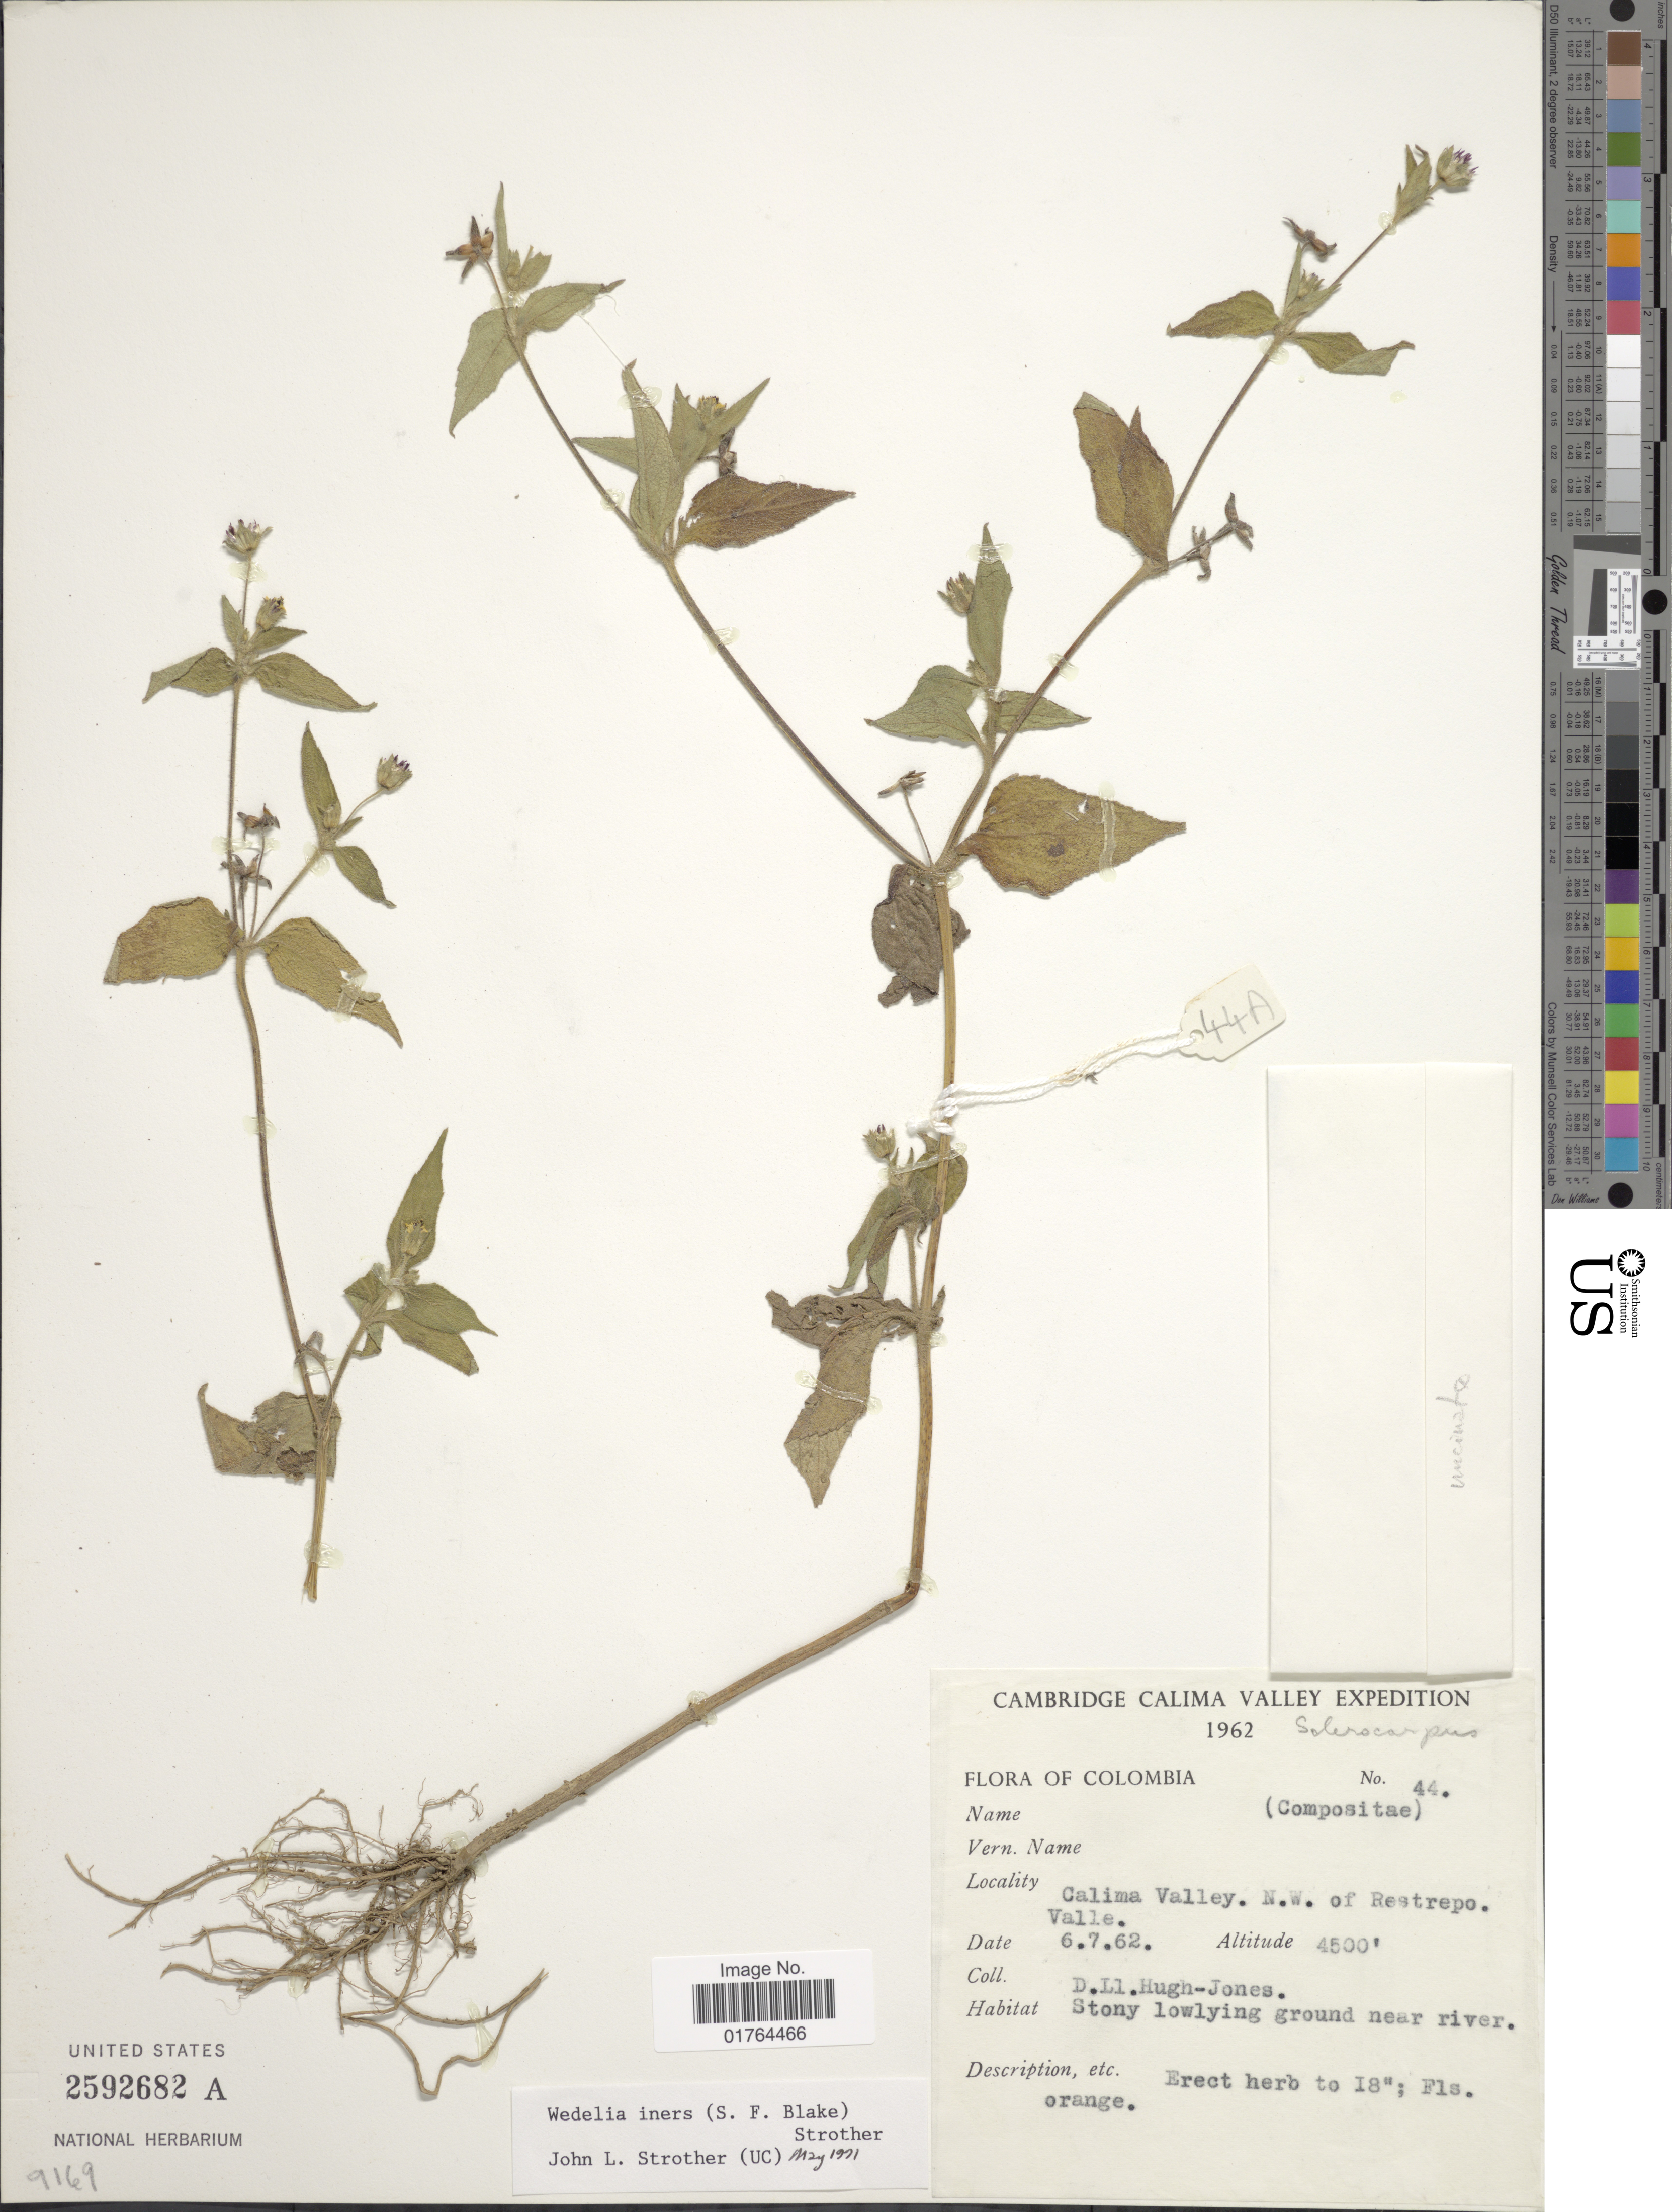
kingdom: Plantae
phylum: Tracheophyta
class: Magnoliopsida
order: Asterales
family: Asteraceae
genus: Wedelia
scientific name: Wedelia iners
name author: (S.F. Blake) Strother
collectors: D. Hugh-Jones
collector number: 44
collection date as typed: Transcribed d/m/y: 6/7/62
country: Colombia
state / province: Valle del Cauca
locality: Calima Valley, N. W. of Restrepo, Valle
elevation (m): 1372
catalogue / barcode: US 2592682A